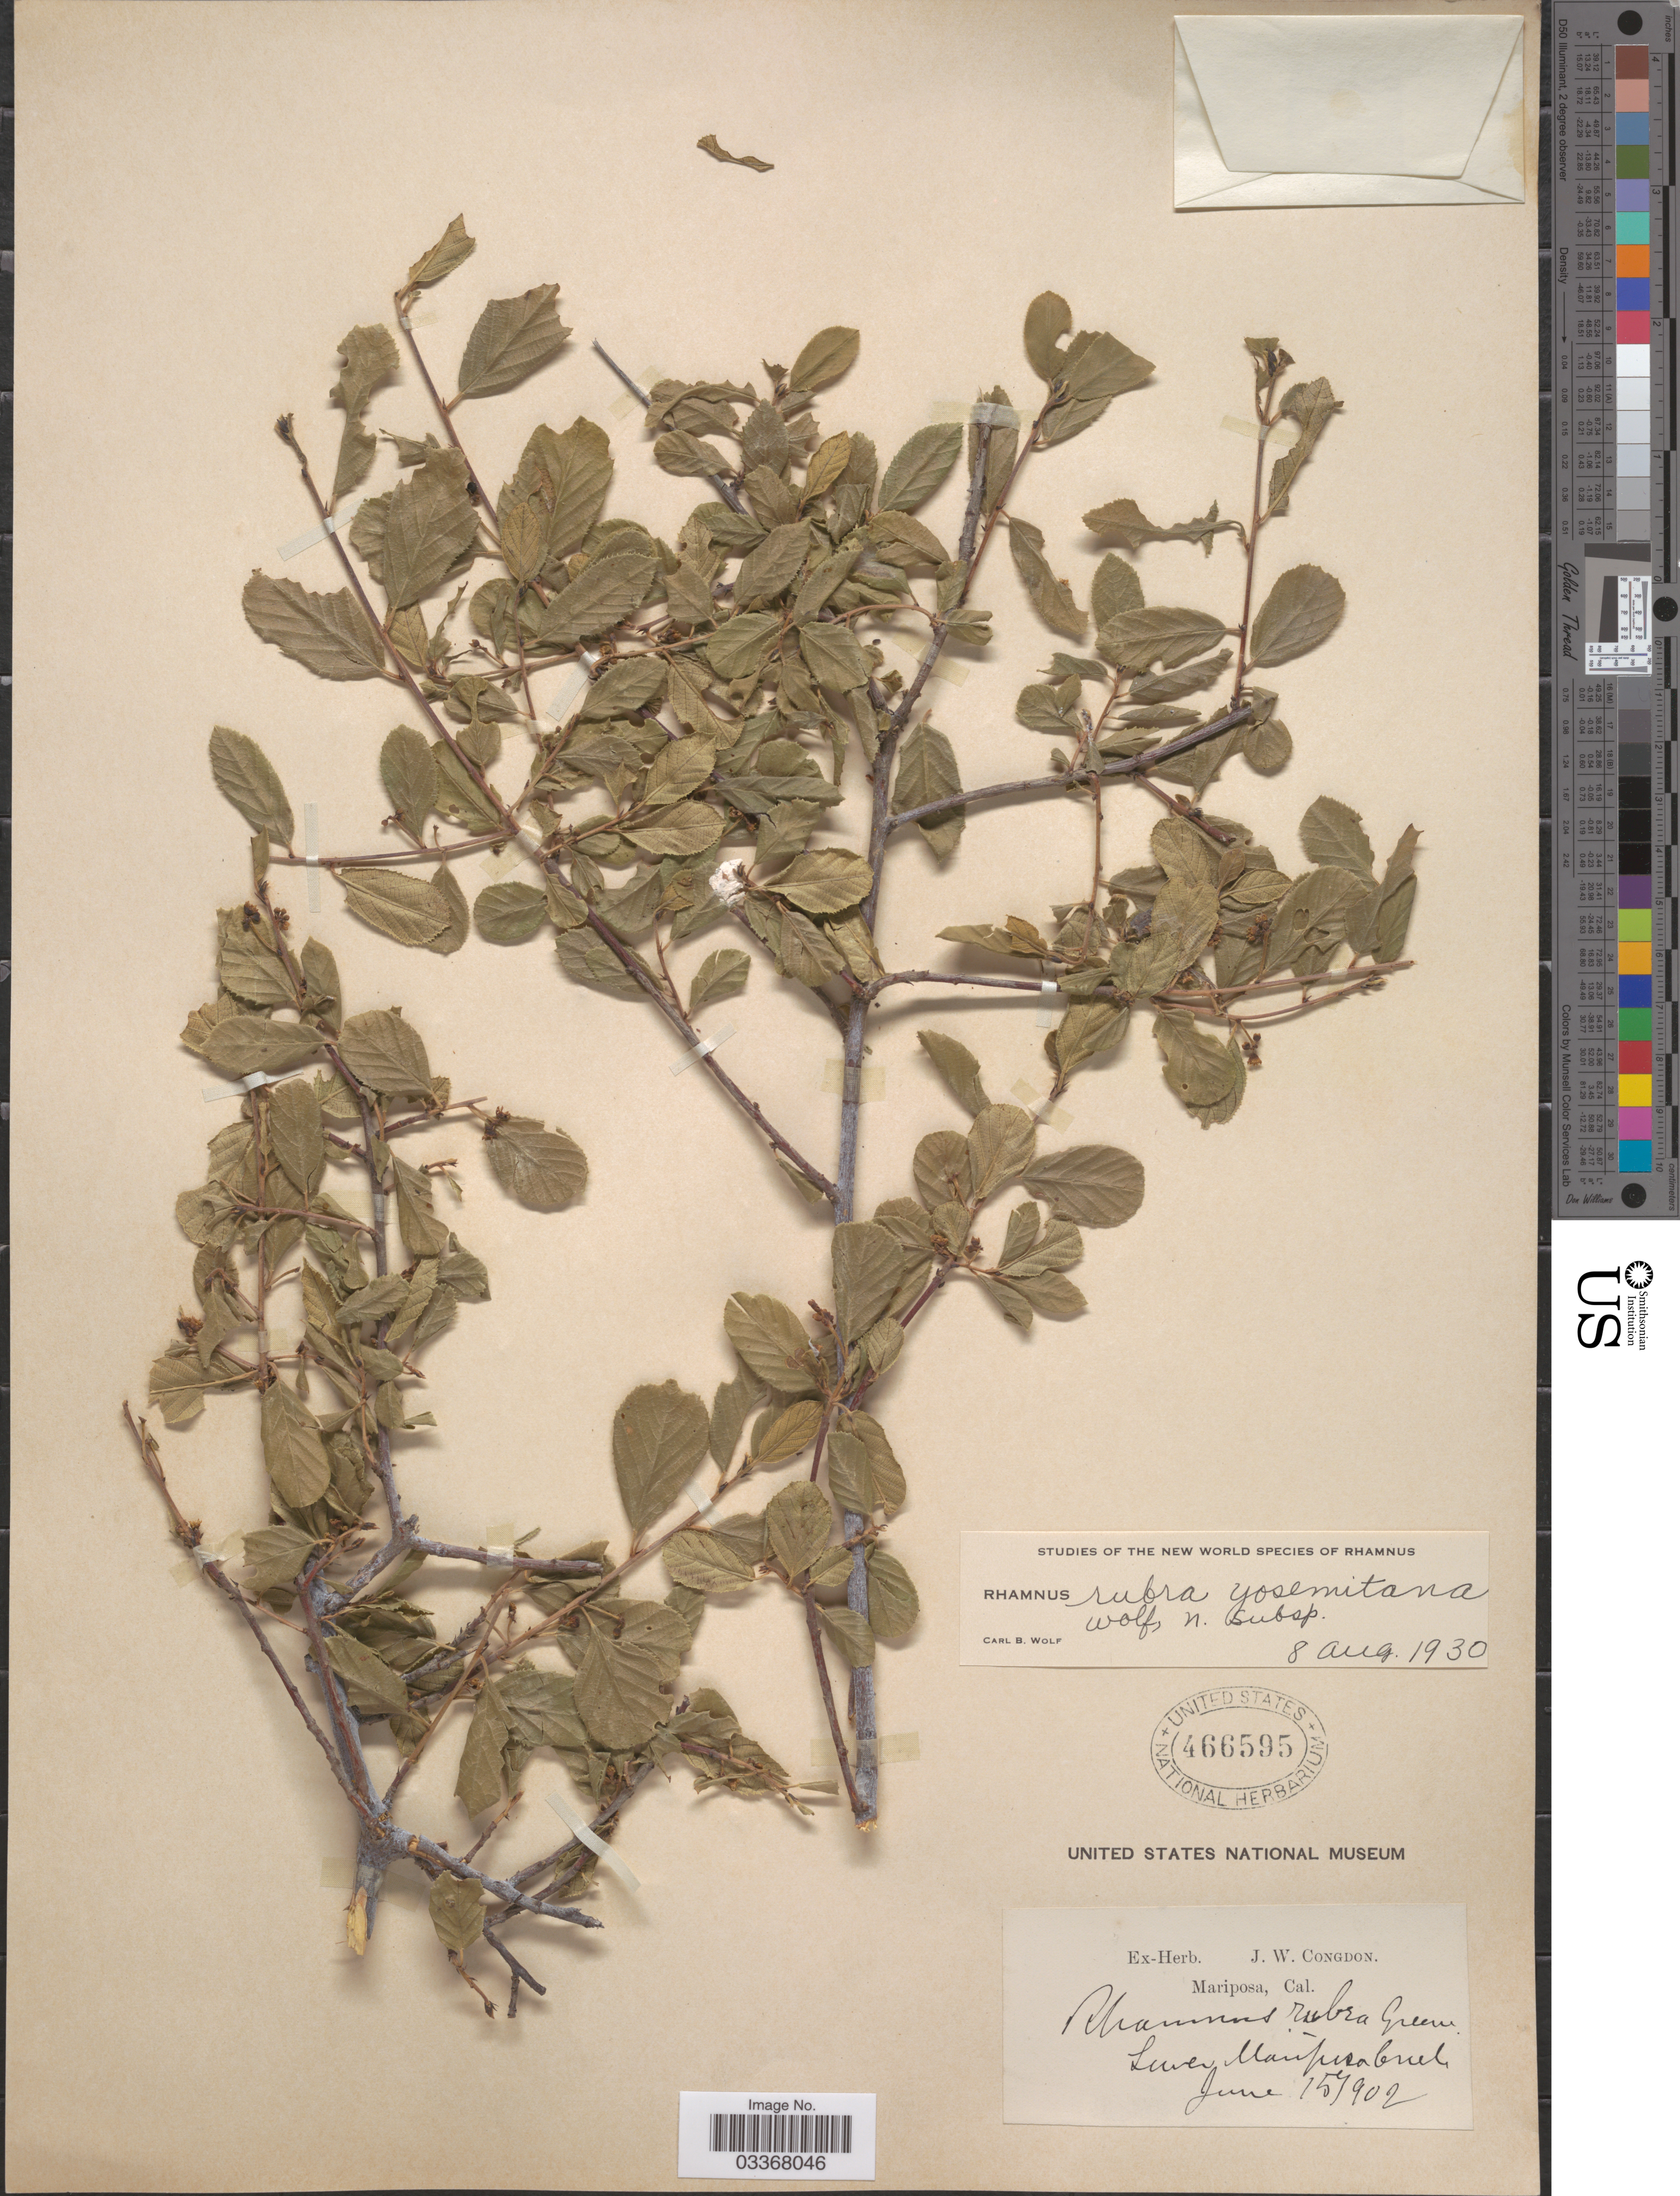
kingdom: Plantae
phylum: Tracheophyta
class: Magnoliopsida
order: Rosales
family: Rhamnaceae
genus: Frangula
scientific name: Frangula rubra subsp. yosemitana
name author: (C.B. Wolf) Kartesz & Gandhi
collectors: ex herb. J. W. Congdon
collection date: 1902-06-15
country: United States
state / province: California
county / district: Mariposa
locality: Lower Mariposa Creek.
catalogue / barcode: US 466595